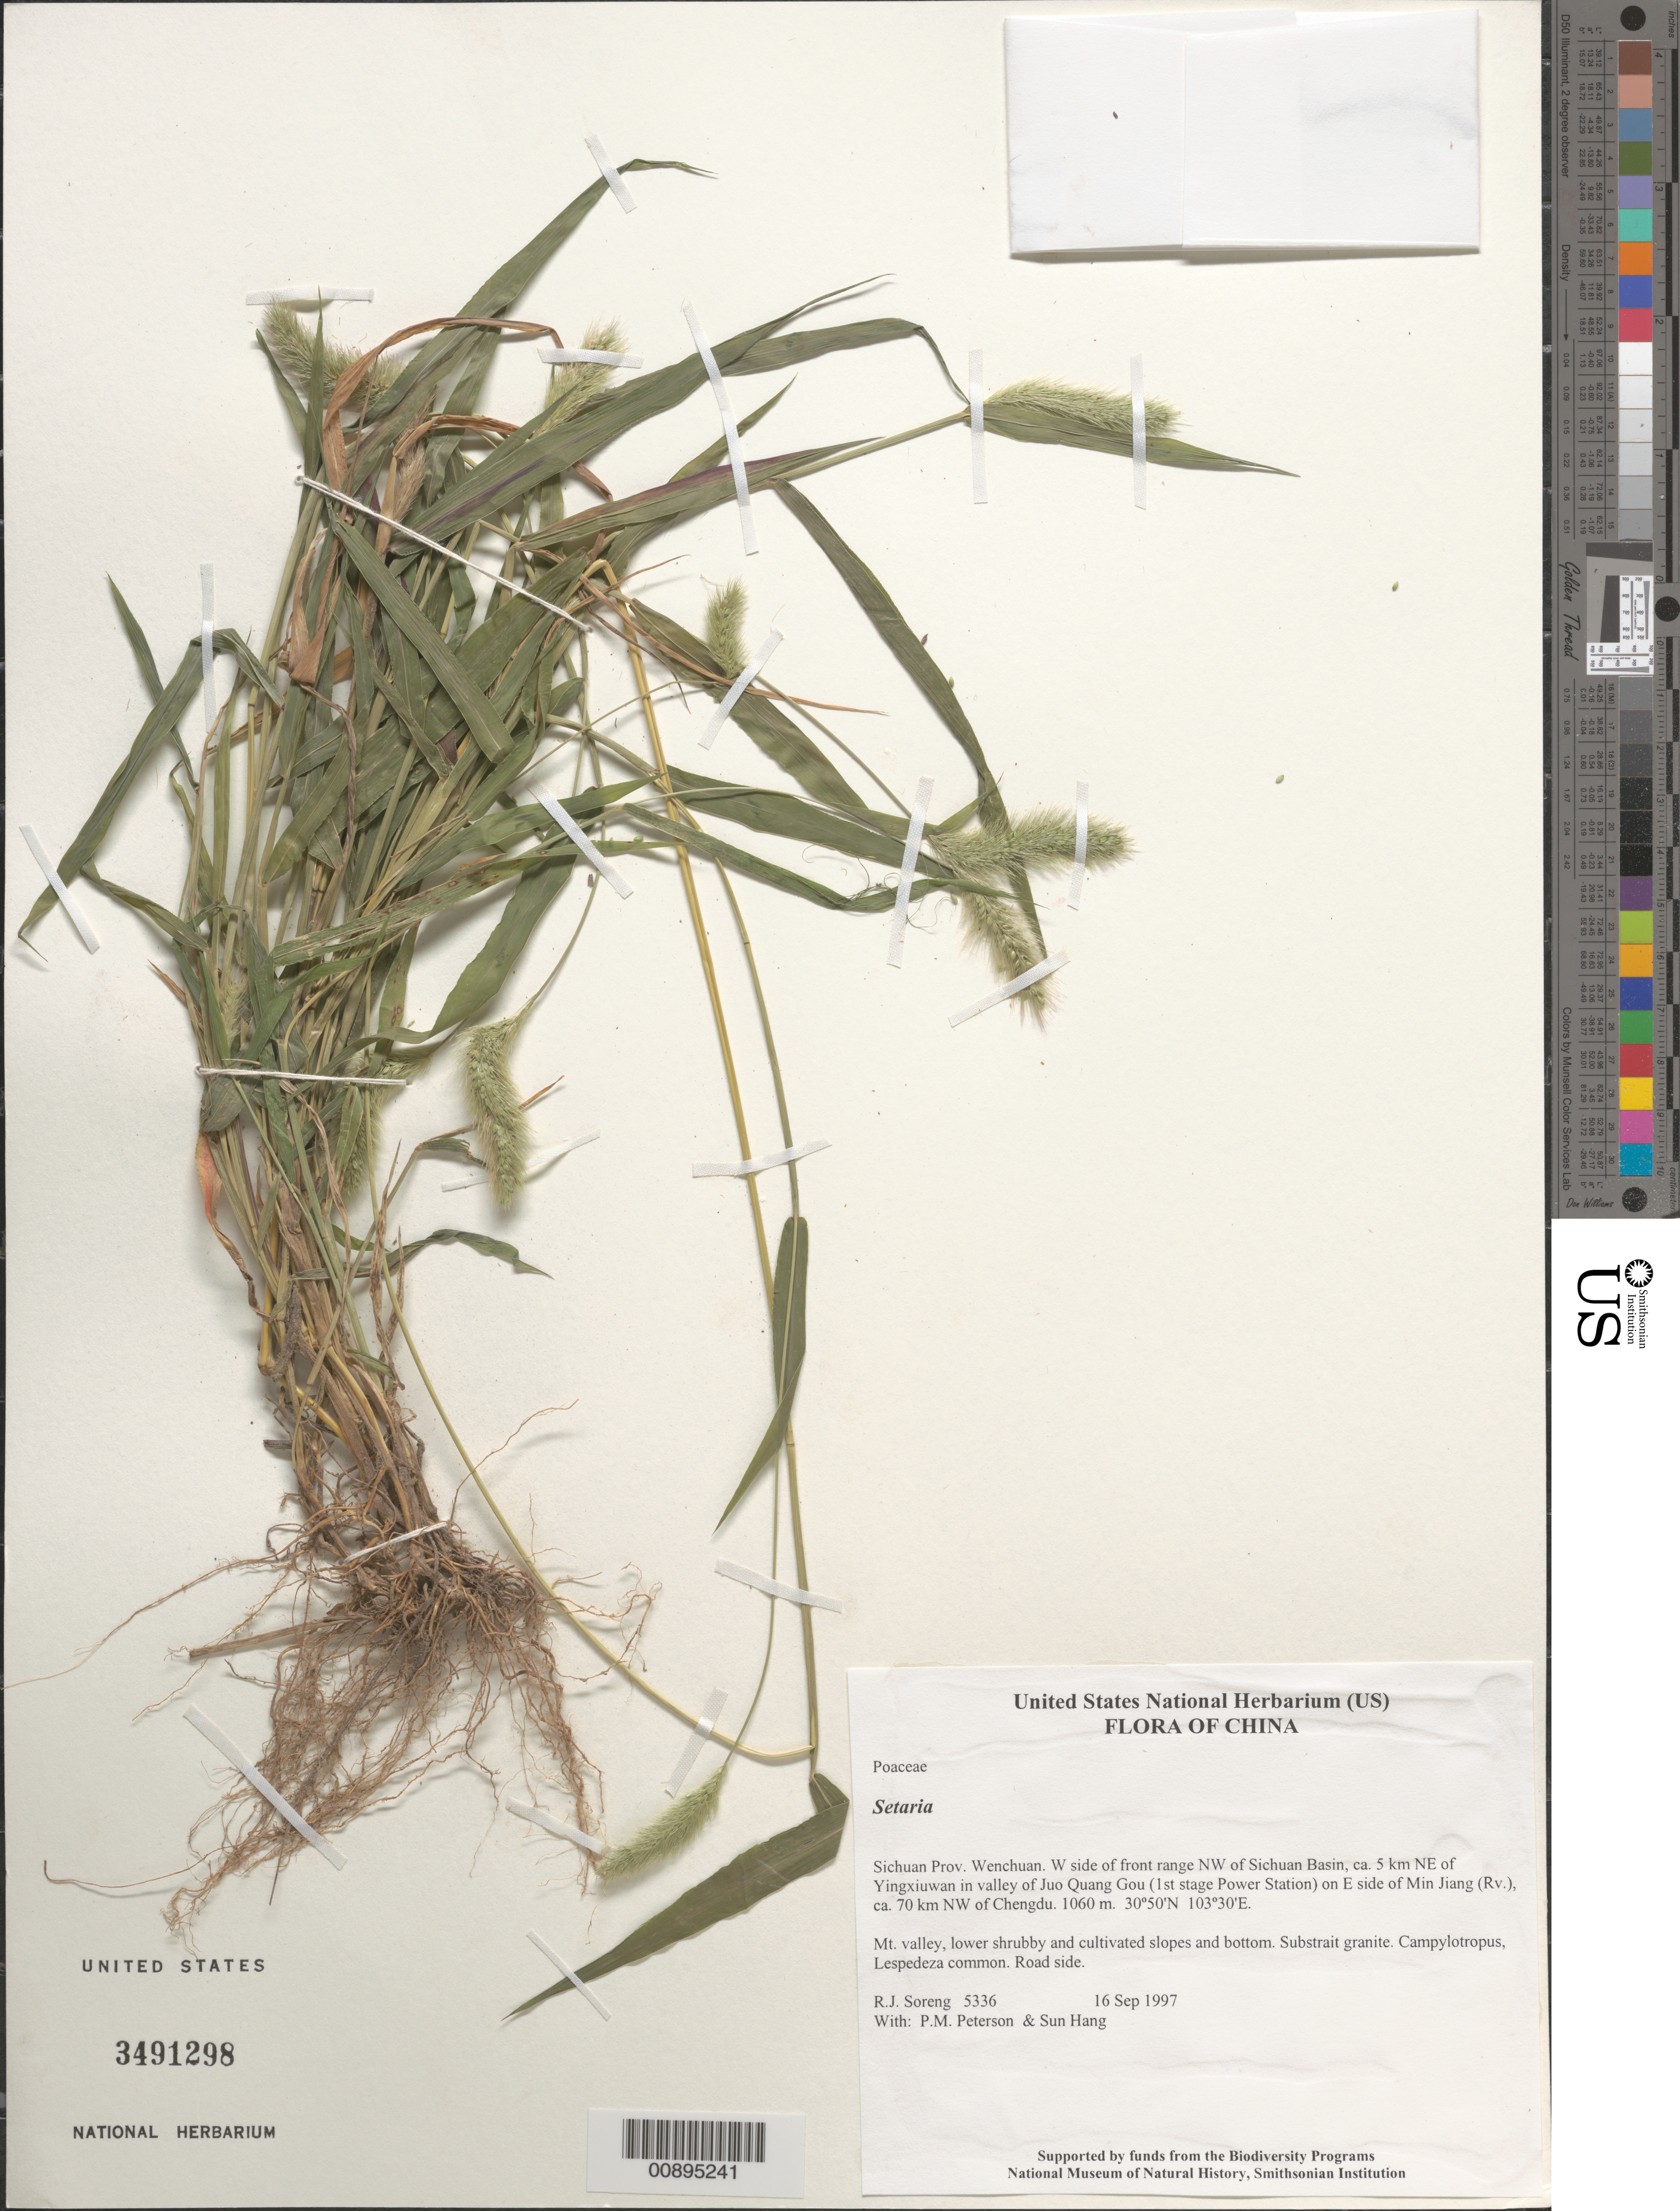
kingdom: Plantae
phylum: Tracheophyta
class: Liliopsida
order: Poales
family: Poaceae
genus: Setaria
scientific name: Setaria viridis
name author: (L.) P. Beauv.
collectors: R. J. Soreng, P. M. Peterson & Sun Hang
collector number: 5336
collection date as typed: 16 Sep 1997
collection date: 1997-09-16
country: China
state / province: Sichuan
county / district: Wenchuan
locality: W side of front range NW of Sichuan Basin, ca. 5 km NE of Yingxiuwan in valley of Juo Quang Gou (1st stage Power Station) on E side of Min Jiang (Rv.), ca. 70 km NW of Chengdu.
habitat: Mt. valley, lower shruby and cultivated slopes and bottom. Substrait granite. Campylotropus, Lespedeza common.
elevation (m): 1060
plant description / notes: KUN, PE, US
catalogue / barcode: US 3491298